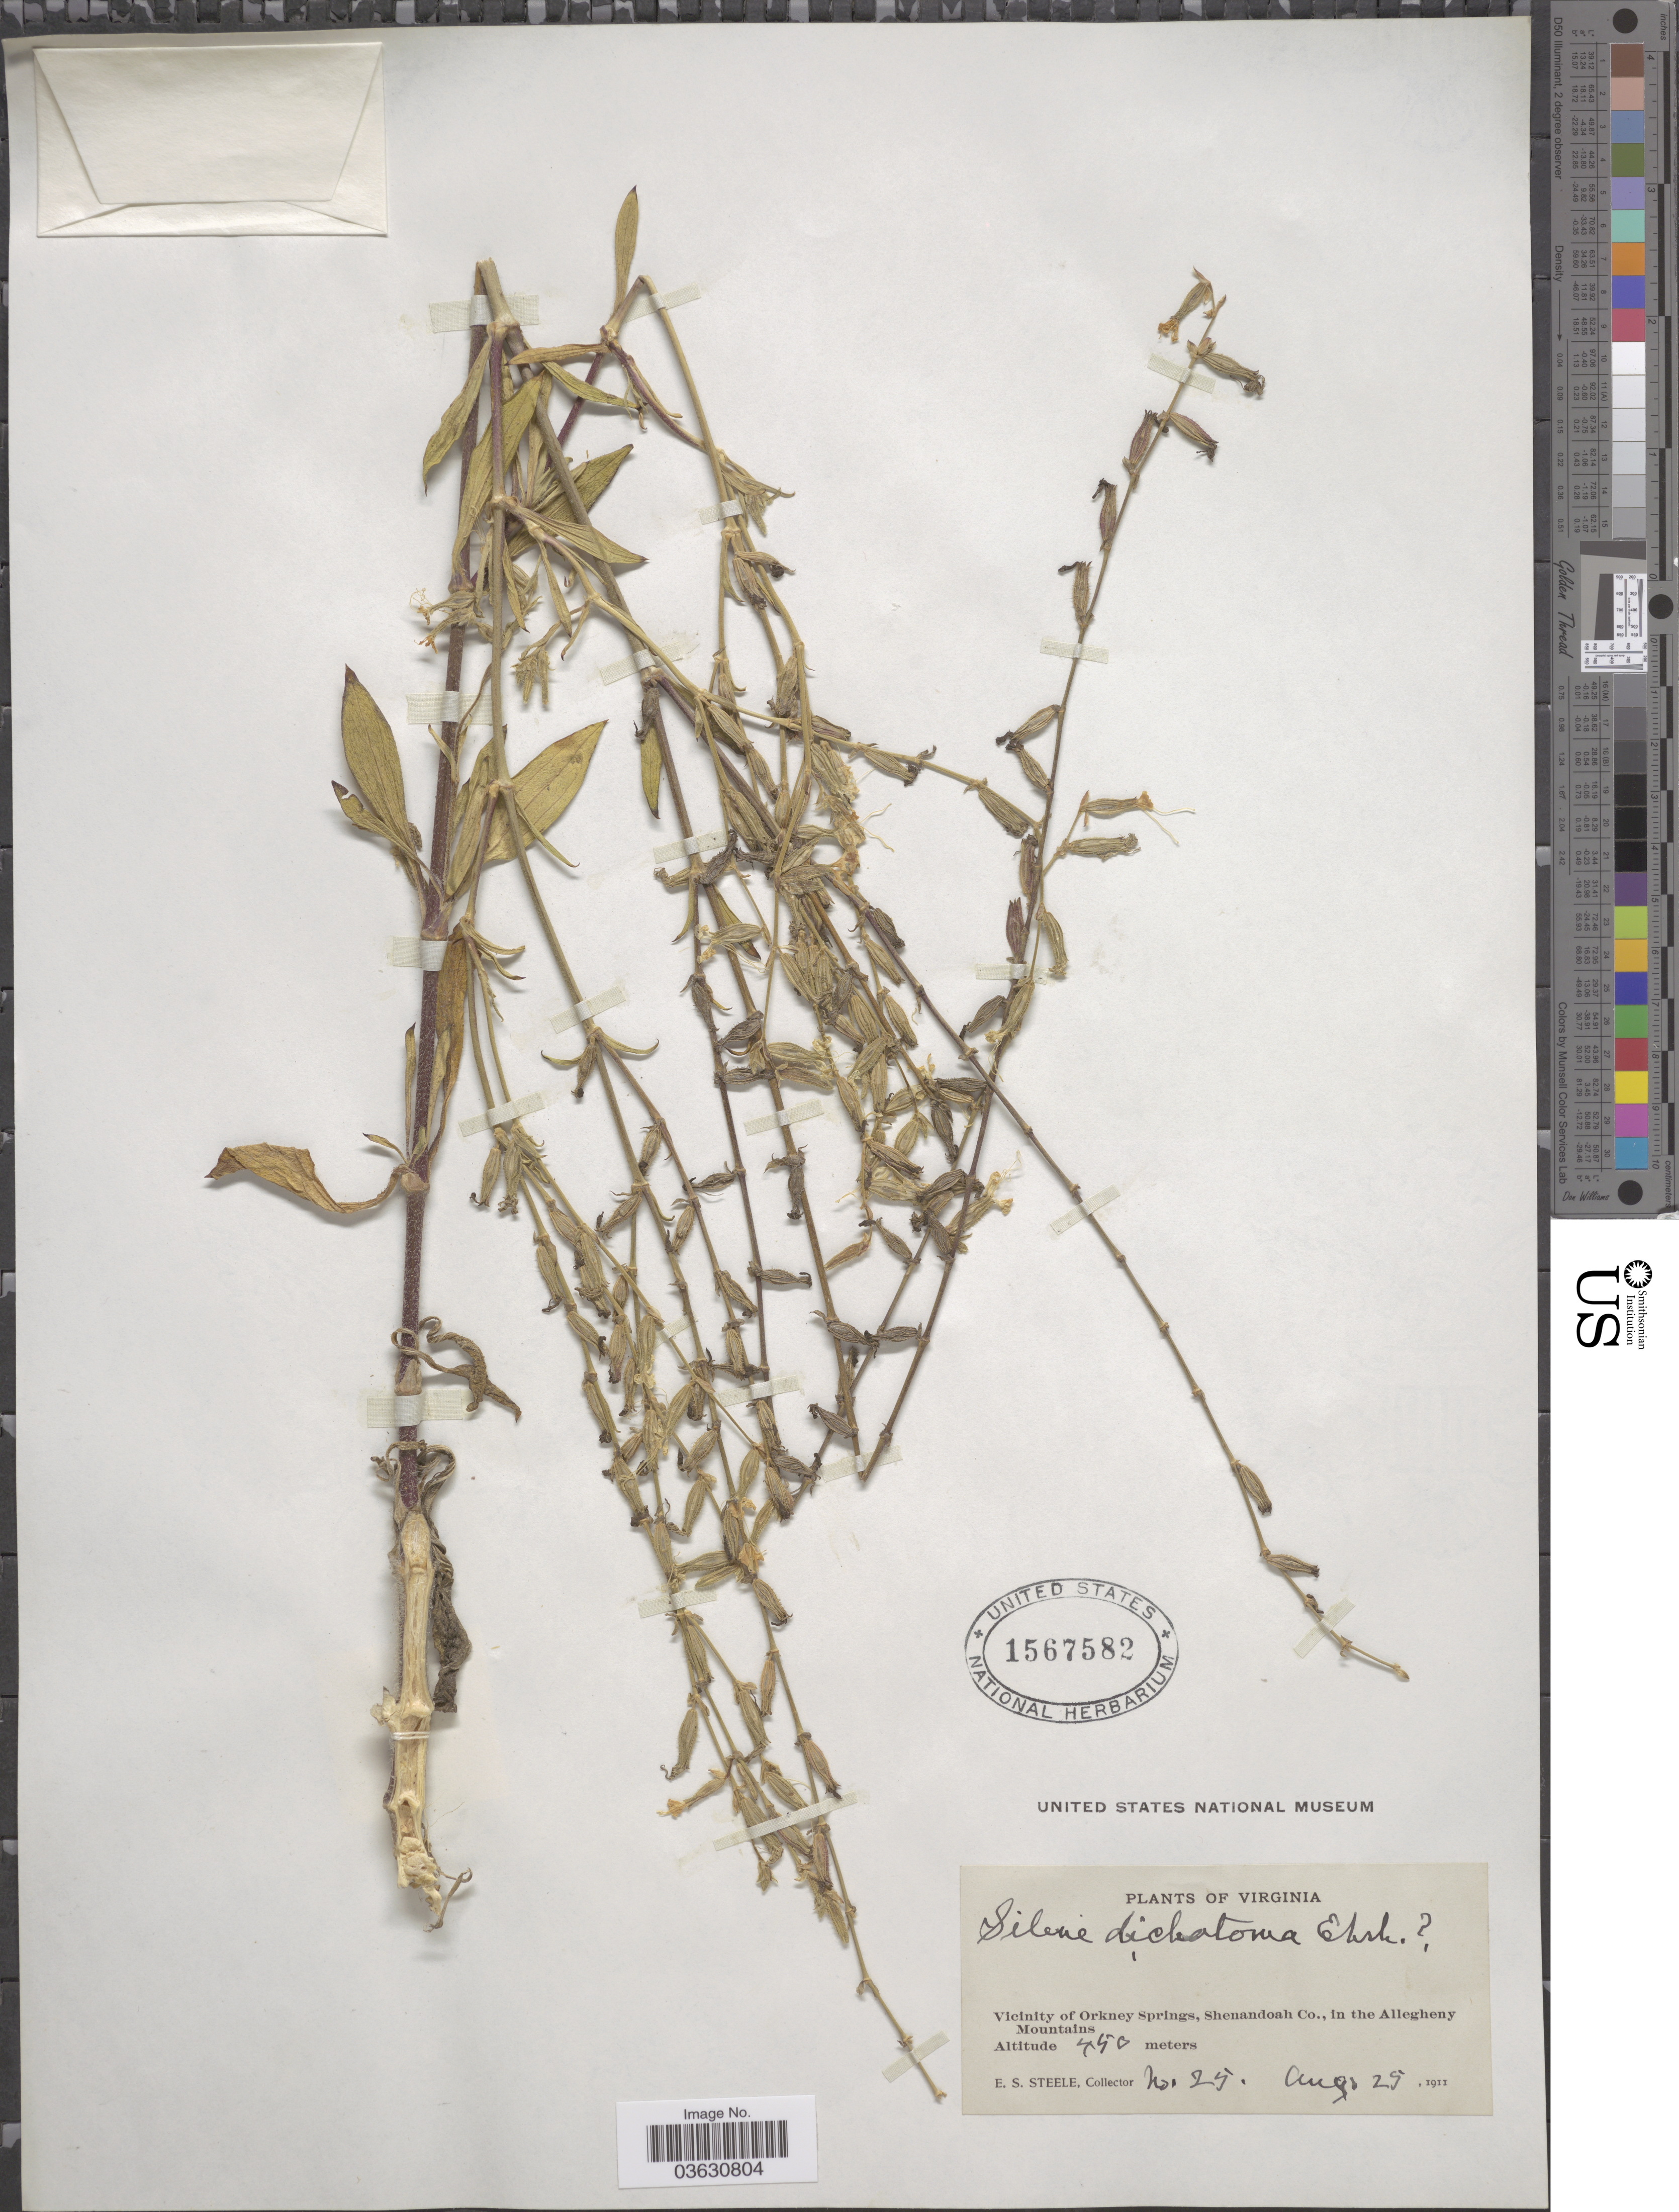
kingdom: Plantae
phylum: Tracheophyta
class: Magnoliopsida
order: Caryophyllales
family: Caryophyllaceae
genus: Silene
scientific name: Silene dichotoma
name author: Ehrh.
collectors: E. Steele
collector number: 25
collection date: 1911-08-25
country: United States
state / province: Virginia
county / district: Shenandoah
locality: Vicinity of Orkney Springs, Shenandoah Co., in the Allegheny Mountains.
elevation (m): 450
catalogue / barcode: US 1567582